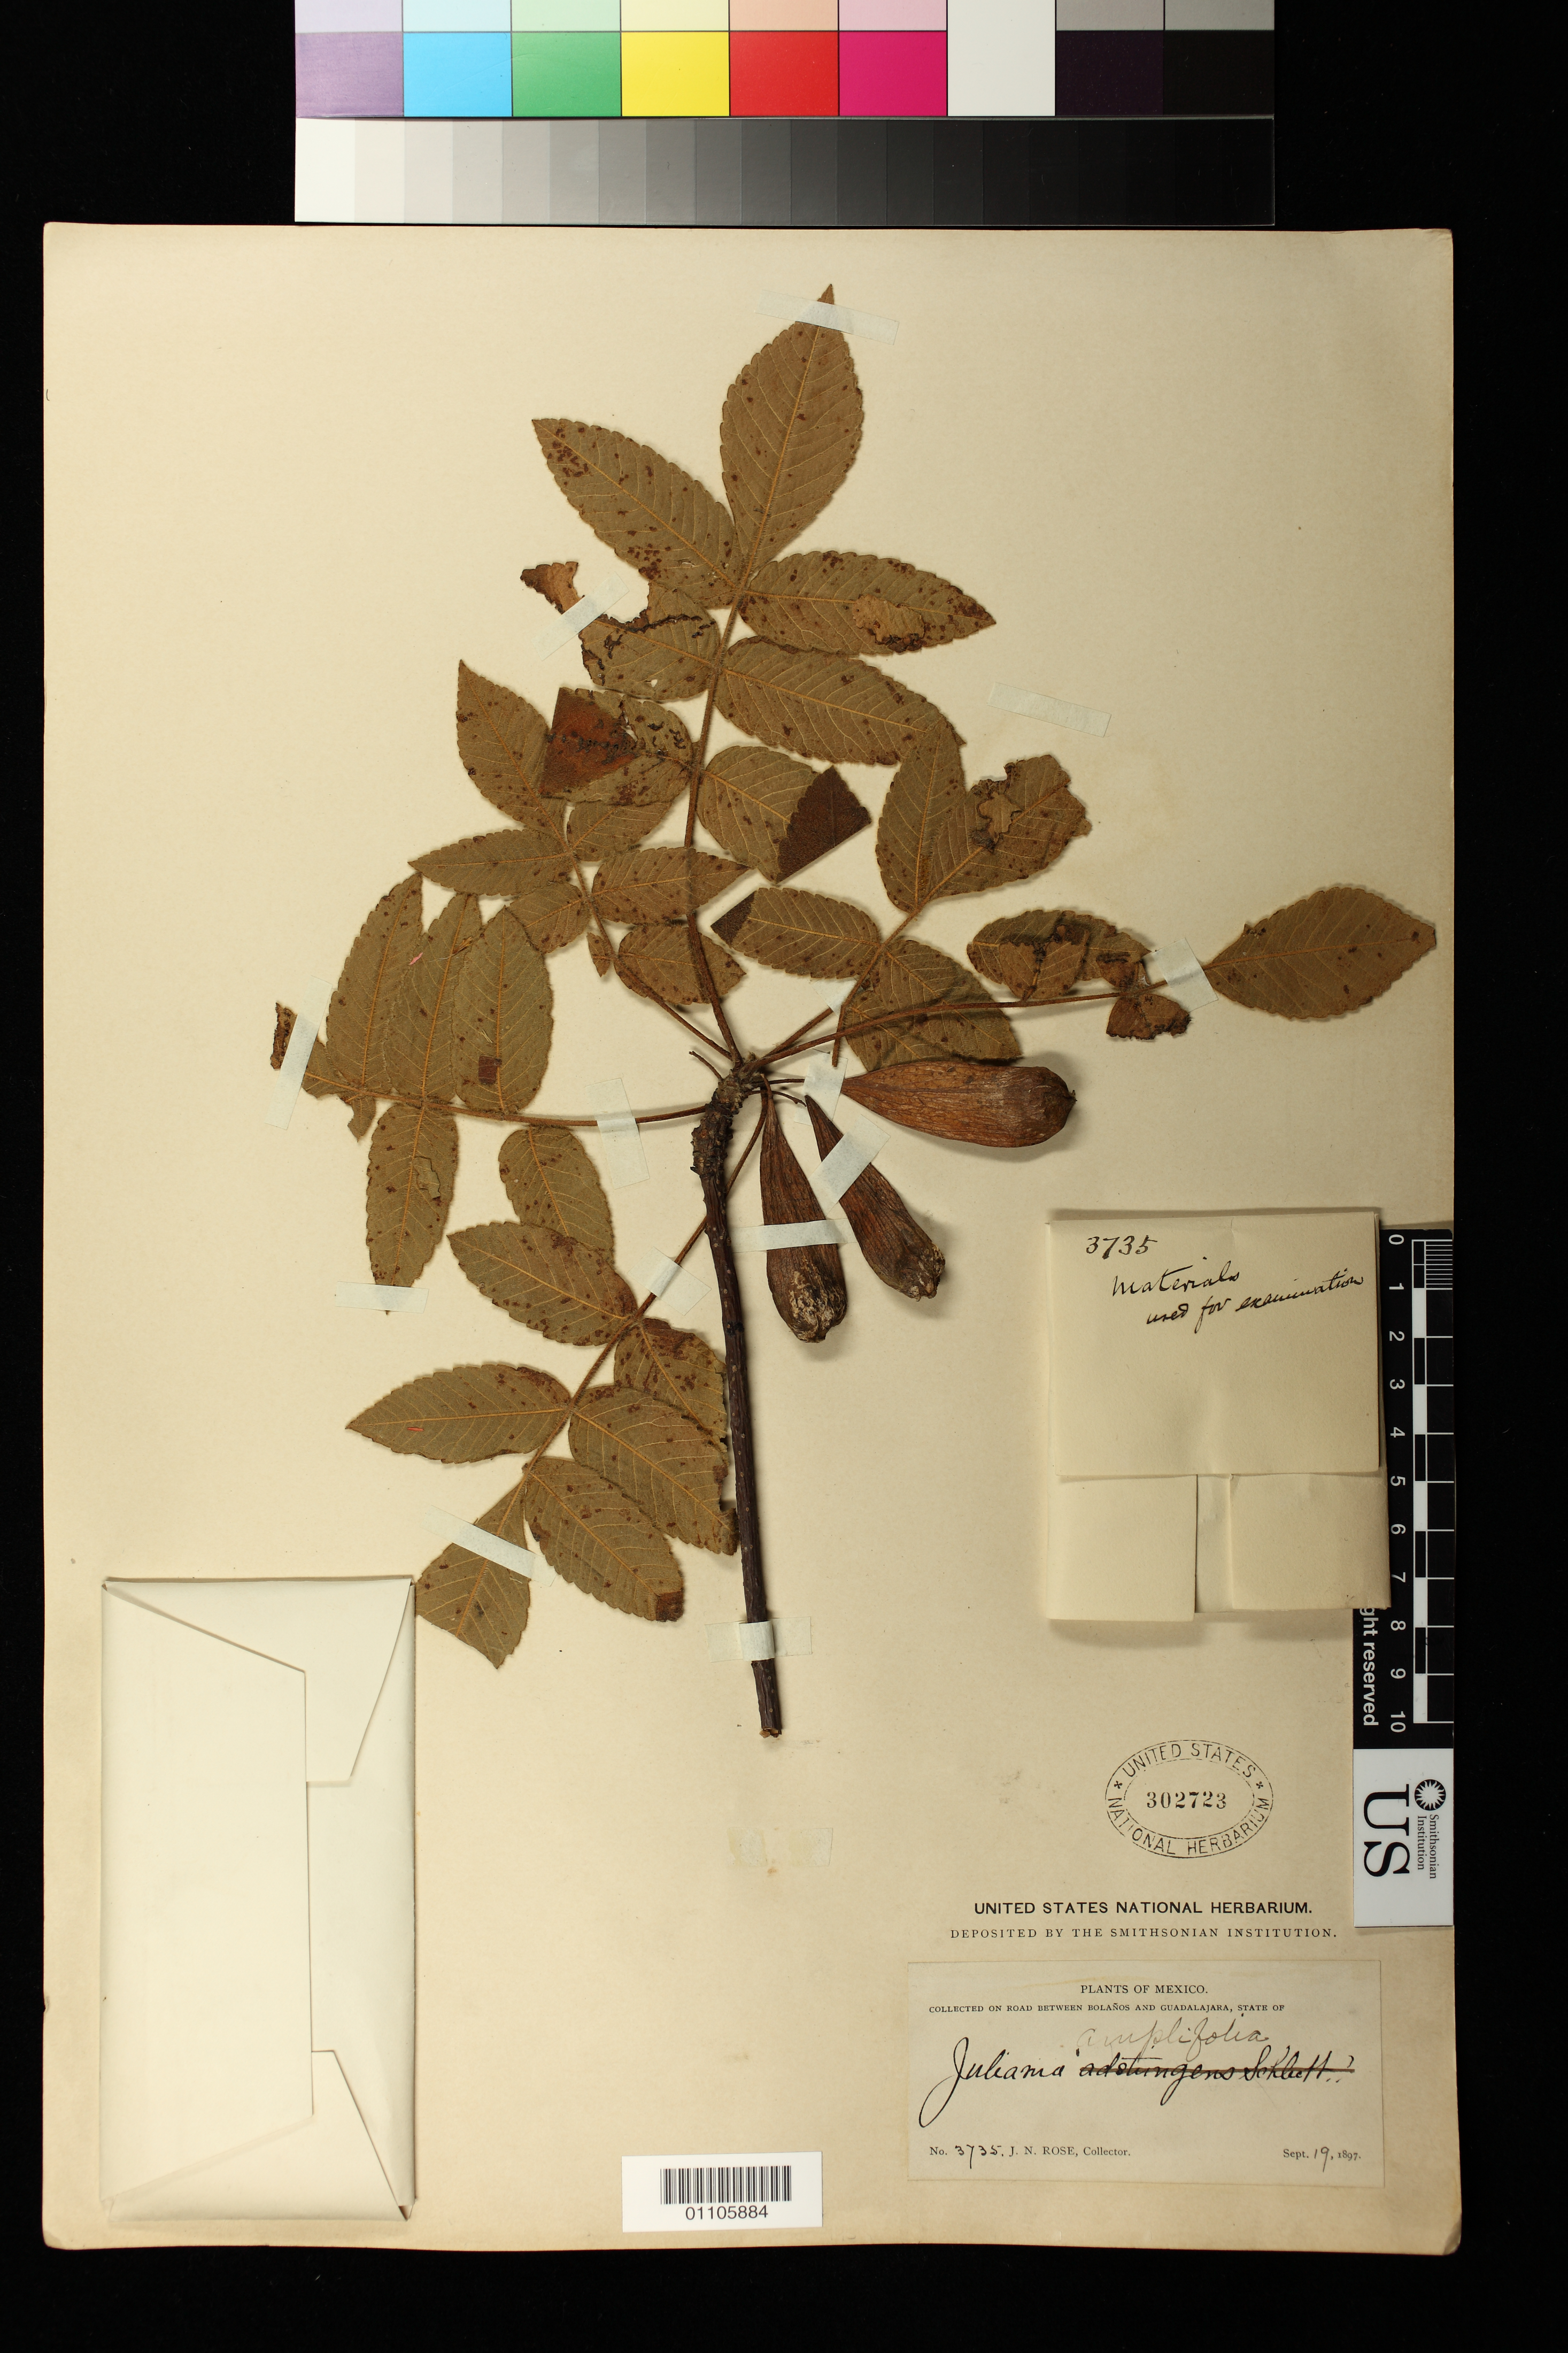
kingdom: Plantae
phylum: Tracheophyta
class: Magnoliopsida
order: Sapindales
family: Anacardiaceae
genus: Juliania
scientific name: Juliania amplifolia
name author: Hemsl. & Rose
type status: Syntype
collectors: J. N. Rose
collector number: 3735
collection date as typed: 19 Sep 1897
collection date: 1897-09-19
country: Mexico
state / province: Jalisco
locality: Between Bolaños and Guadalajara.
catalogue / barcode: US 302723